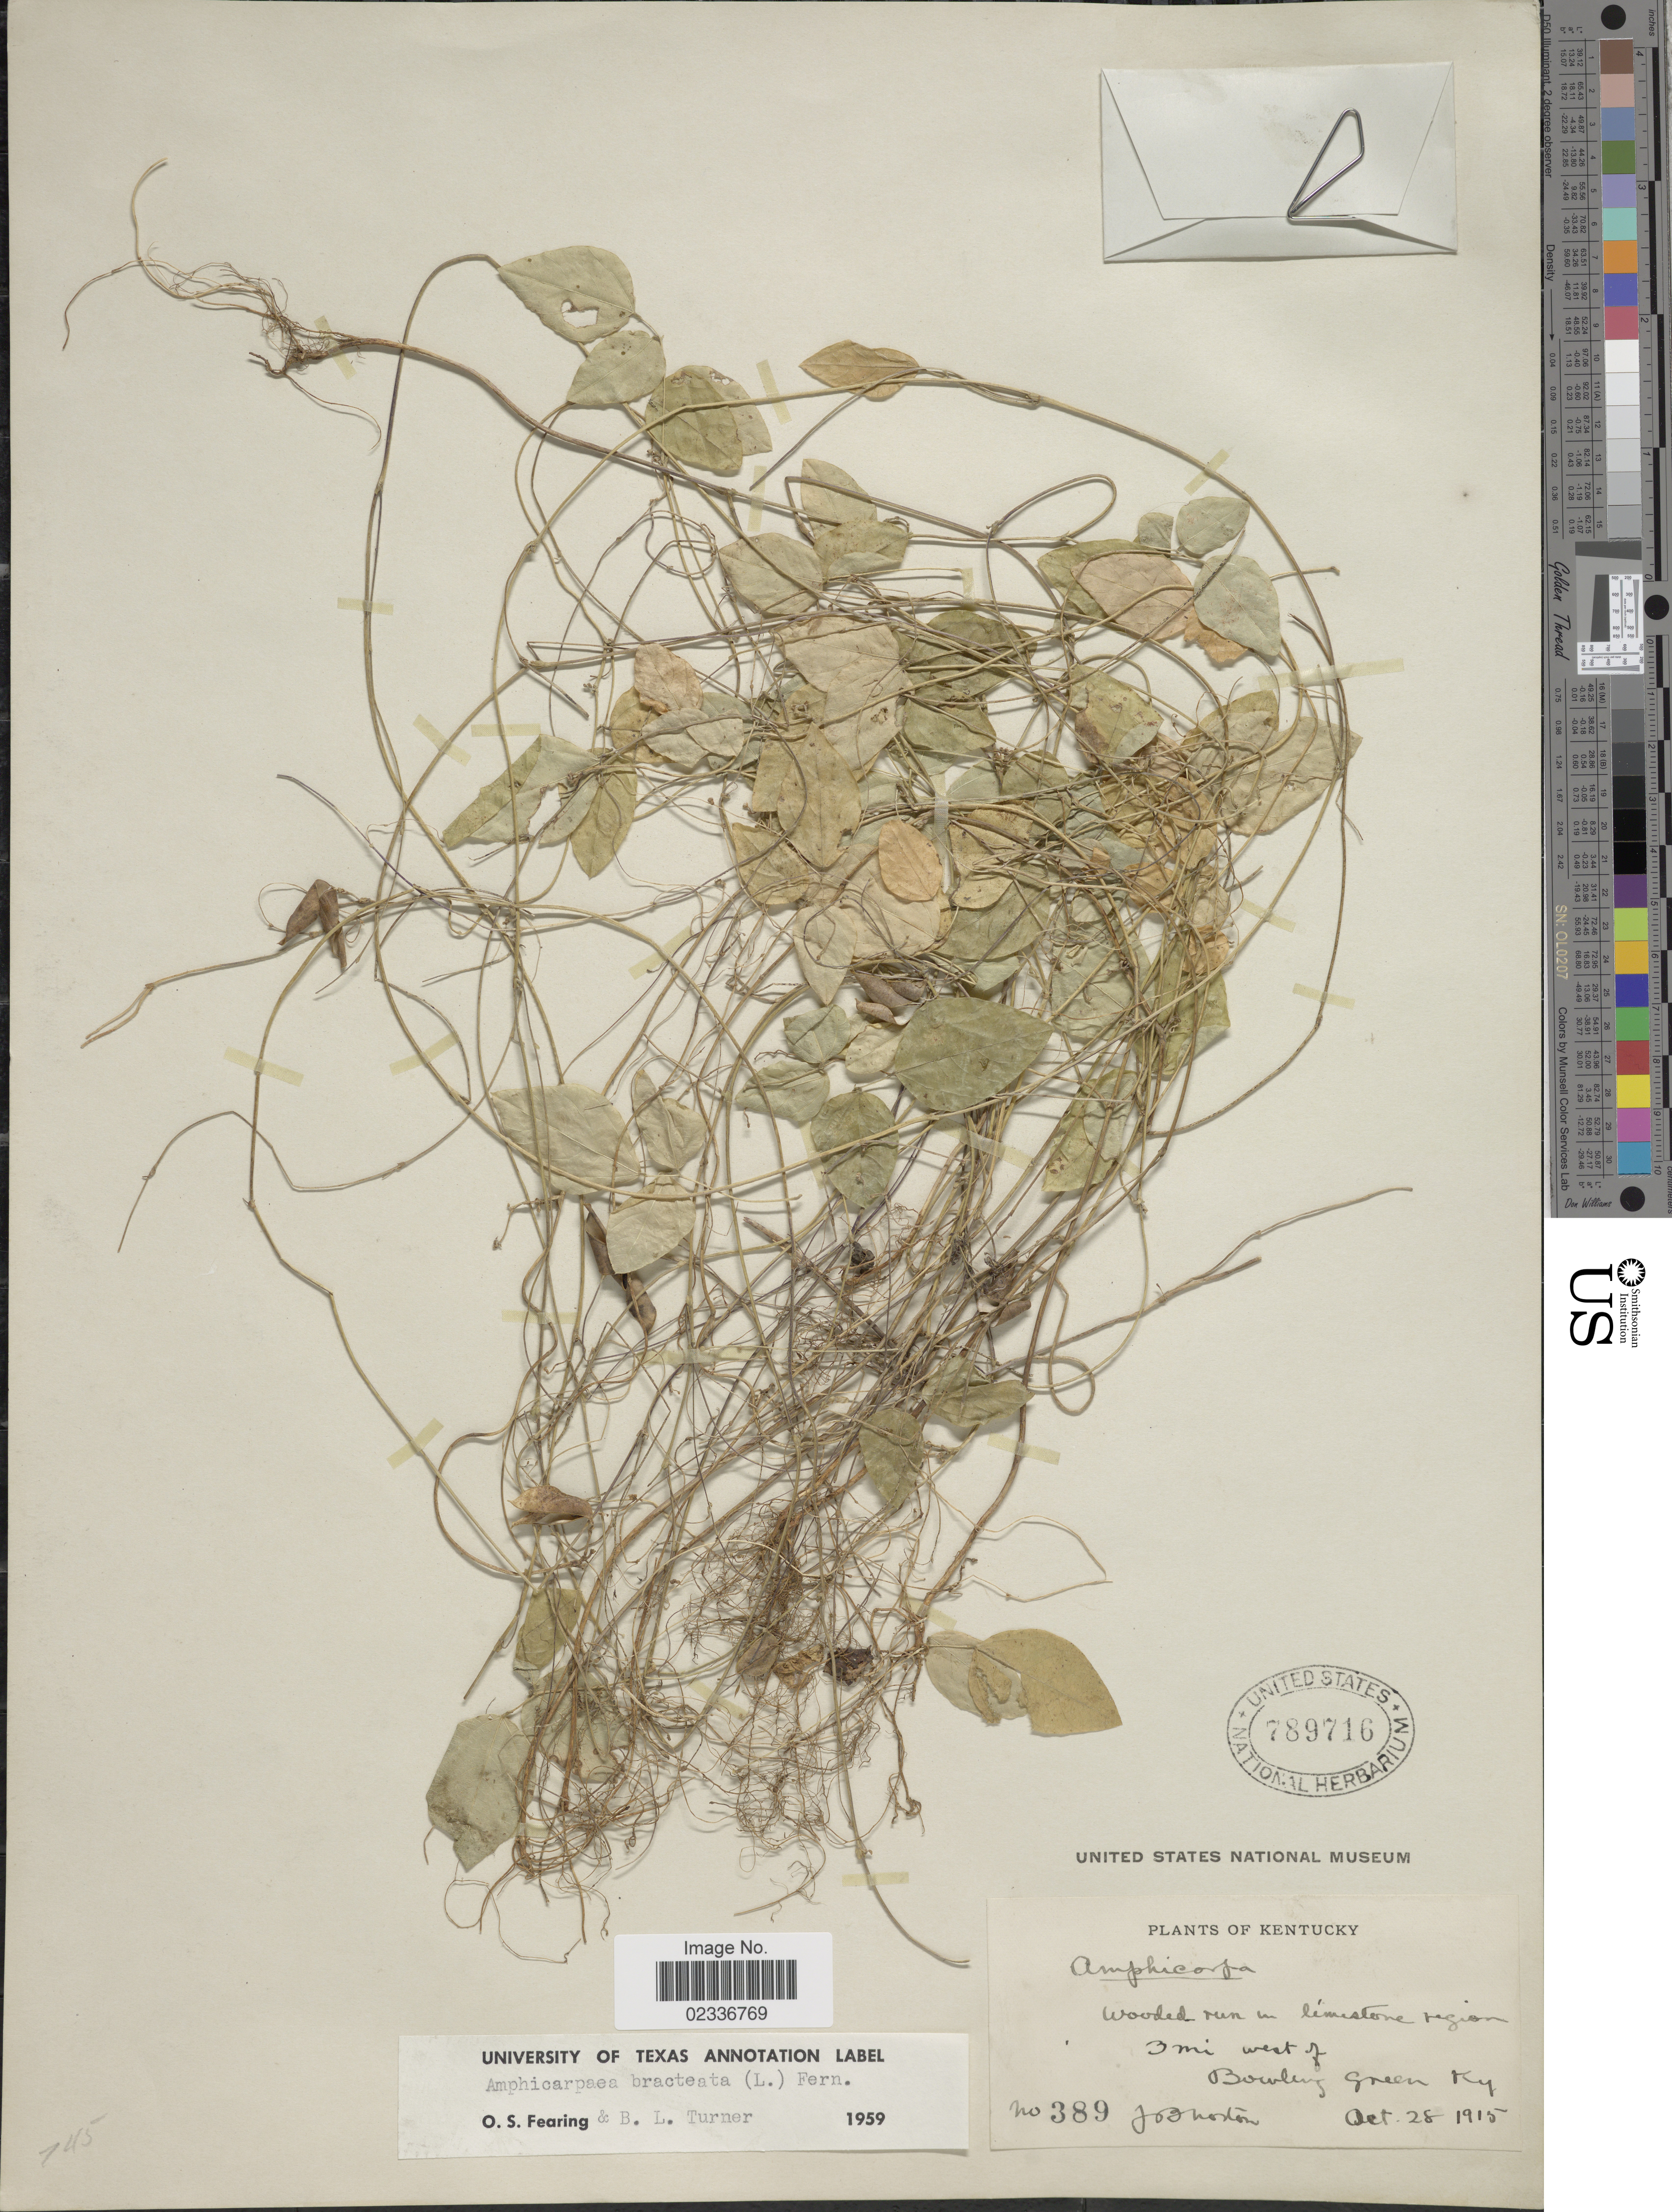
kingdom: Plantae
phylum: Tracheophyta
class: Magnoliopsida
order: Fabales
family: Fabaceae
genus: Amphicarpaea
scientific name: Amphicarpaea bracteata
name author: (L.) Fernald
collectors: J. B. Norton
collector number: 389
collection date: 1915-10-28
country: United States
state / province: Kentucky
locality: Wooded run in limestone region, 3 mi west of Bowling Green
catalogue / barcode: US 789716